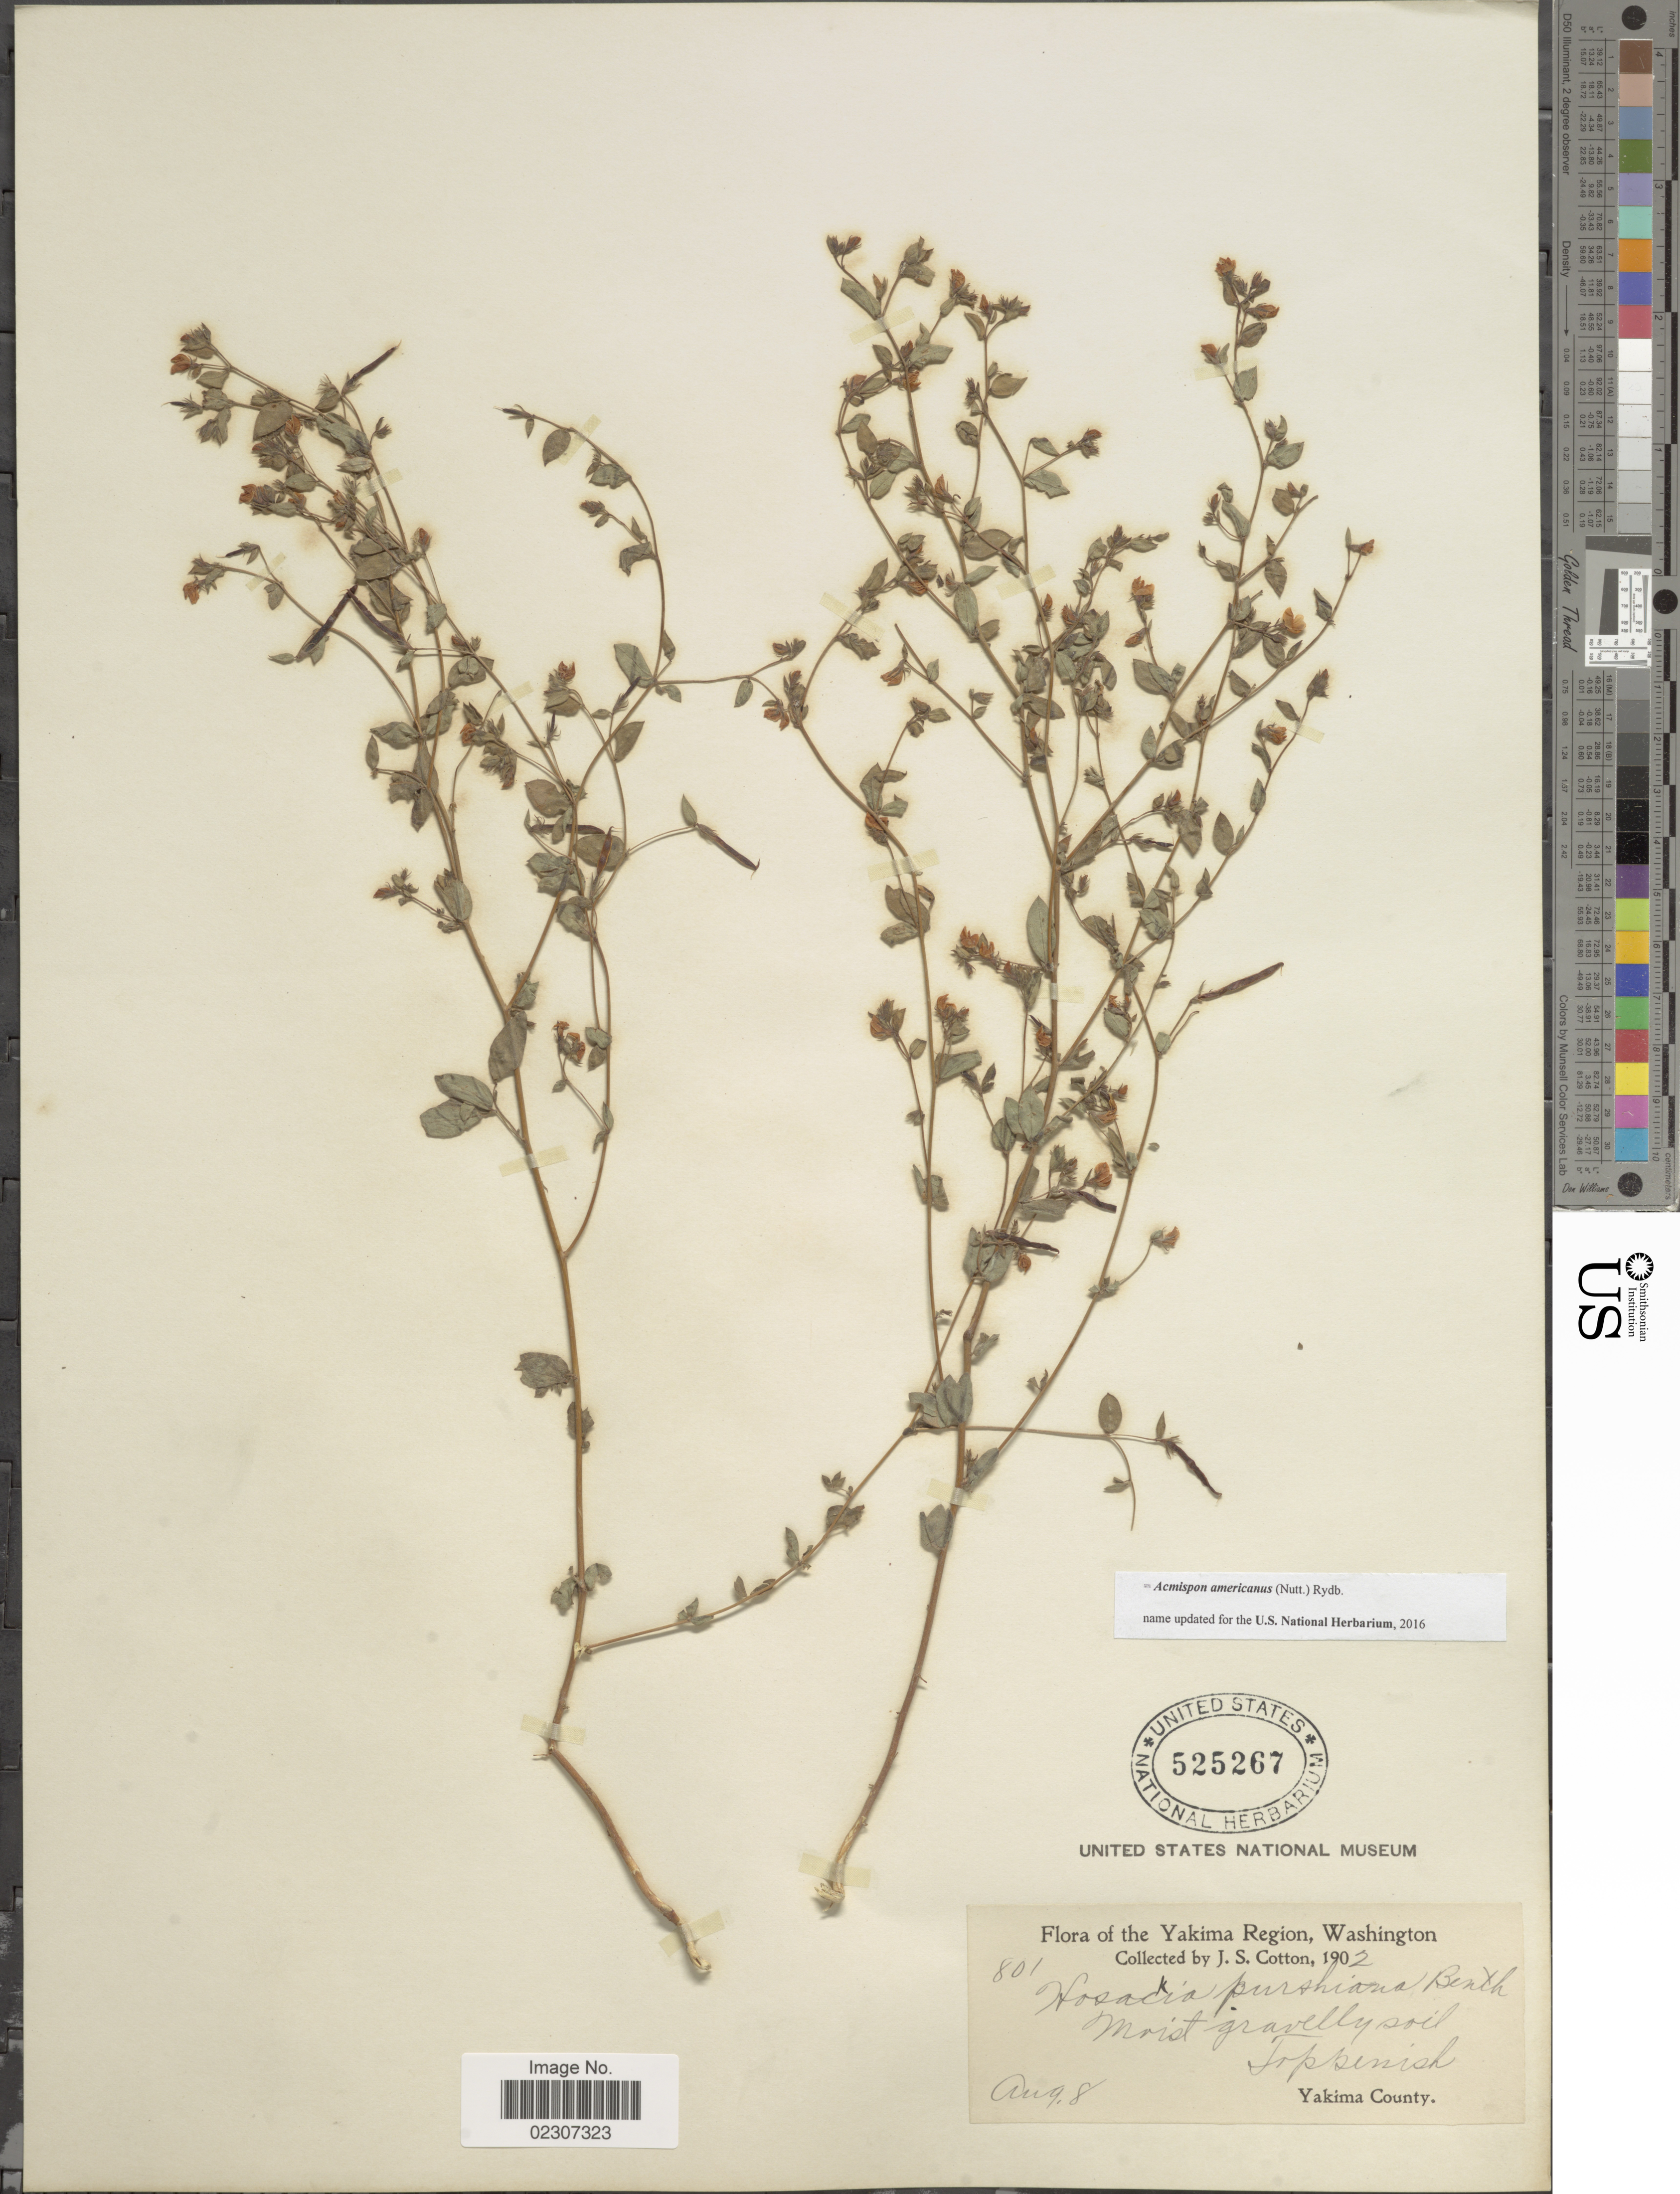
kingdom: Plantae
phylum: Tracheophyta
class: Magnoliopsida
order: Fabales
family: Fabaceae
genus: Acmispon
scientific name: Acmispon americanus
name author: (Nutt.) Rydb.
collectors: J. S. Cotton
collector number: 801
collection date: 1902-08-08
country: United States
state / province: Washington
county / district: Yakima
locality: Yakima Region, Washington, Moist gravelly soil Toppenish. Yakima County.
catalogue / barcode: US 525267